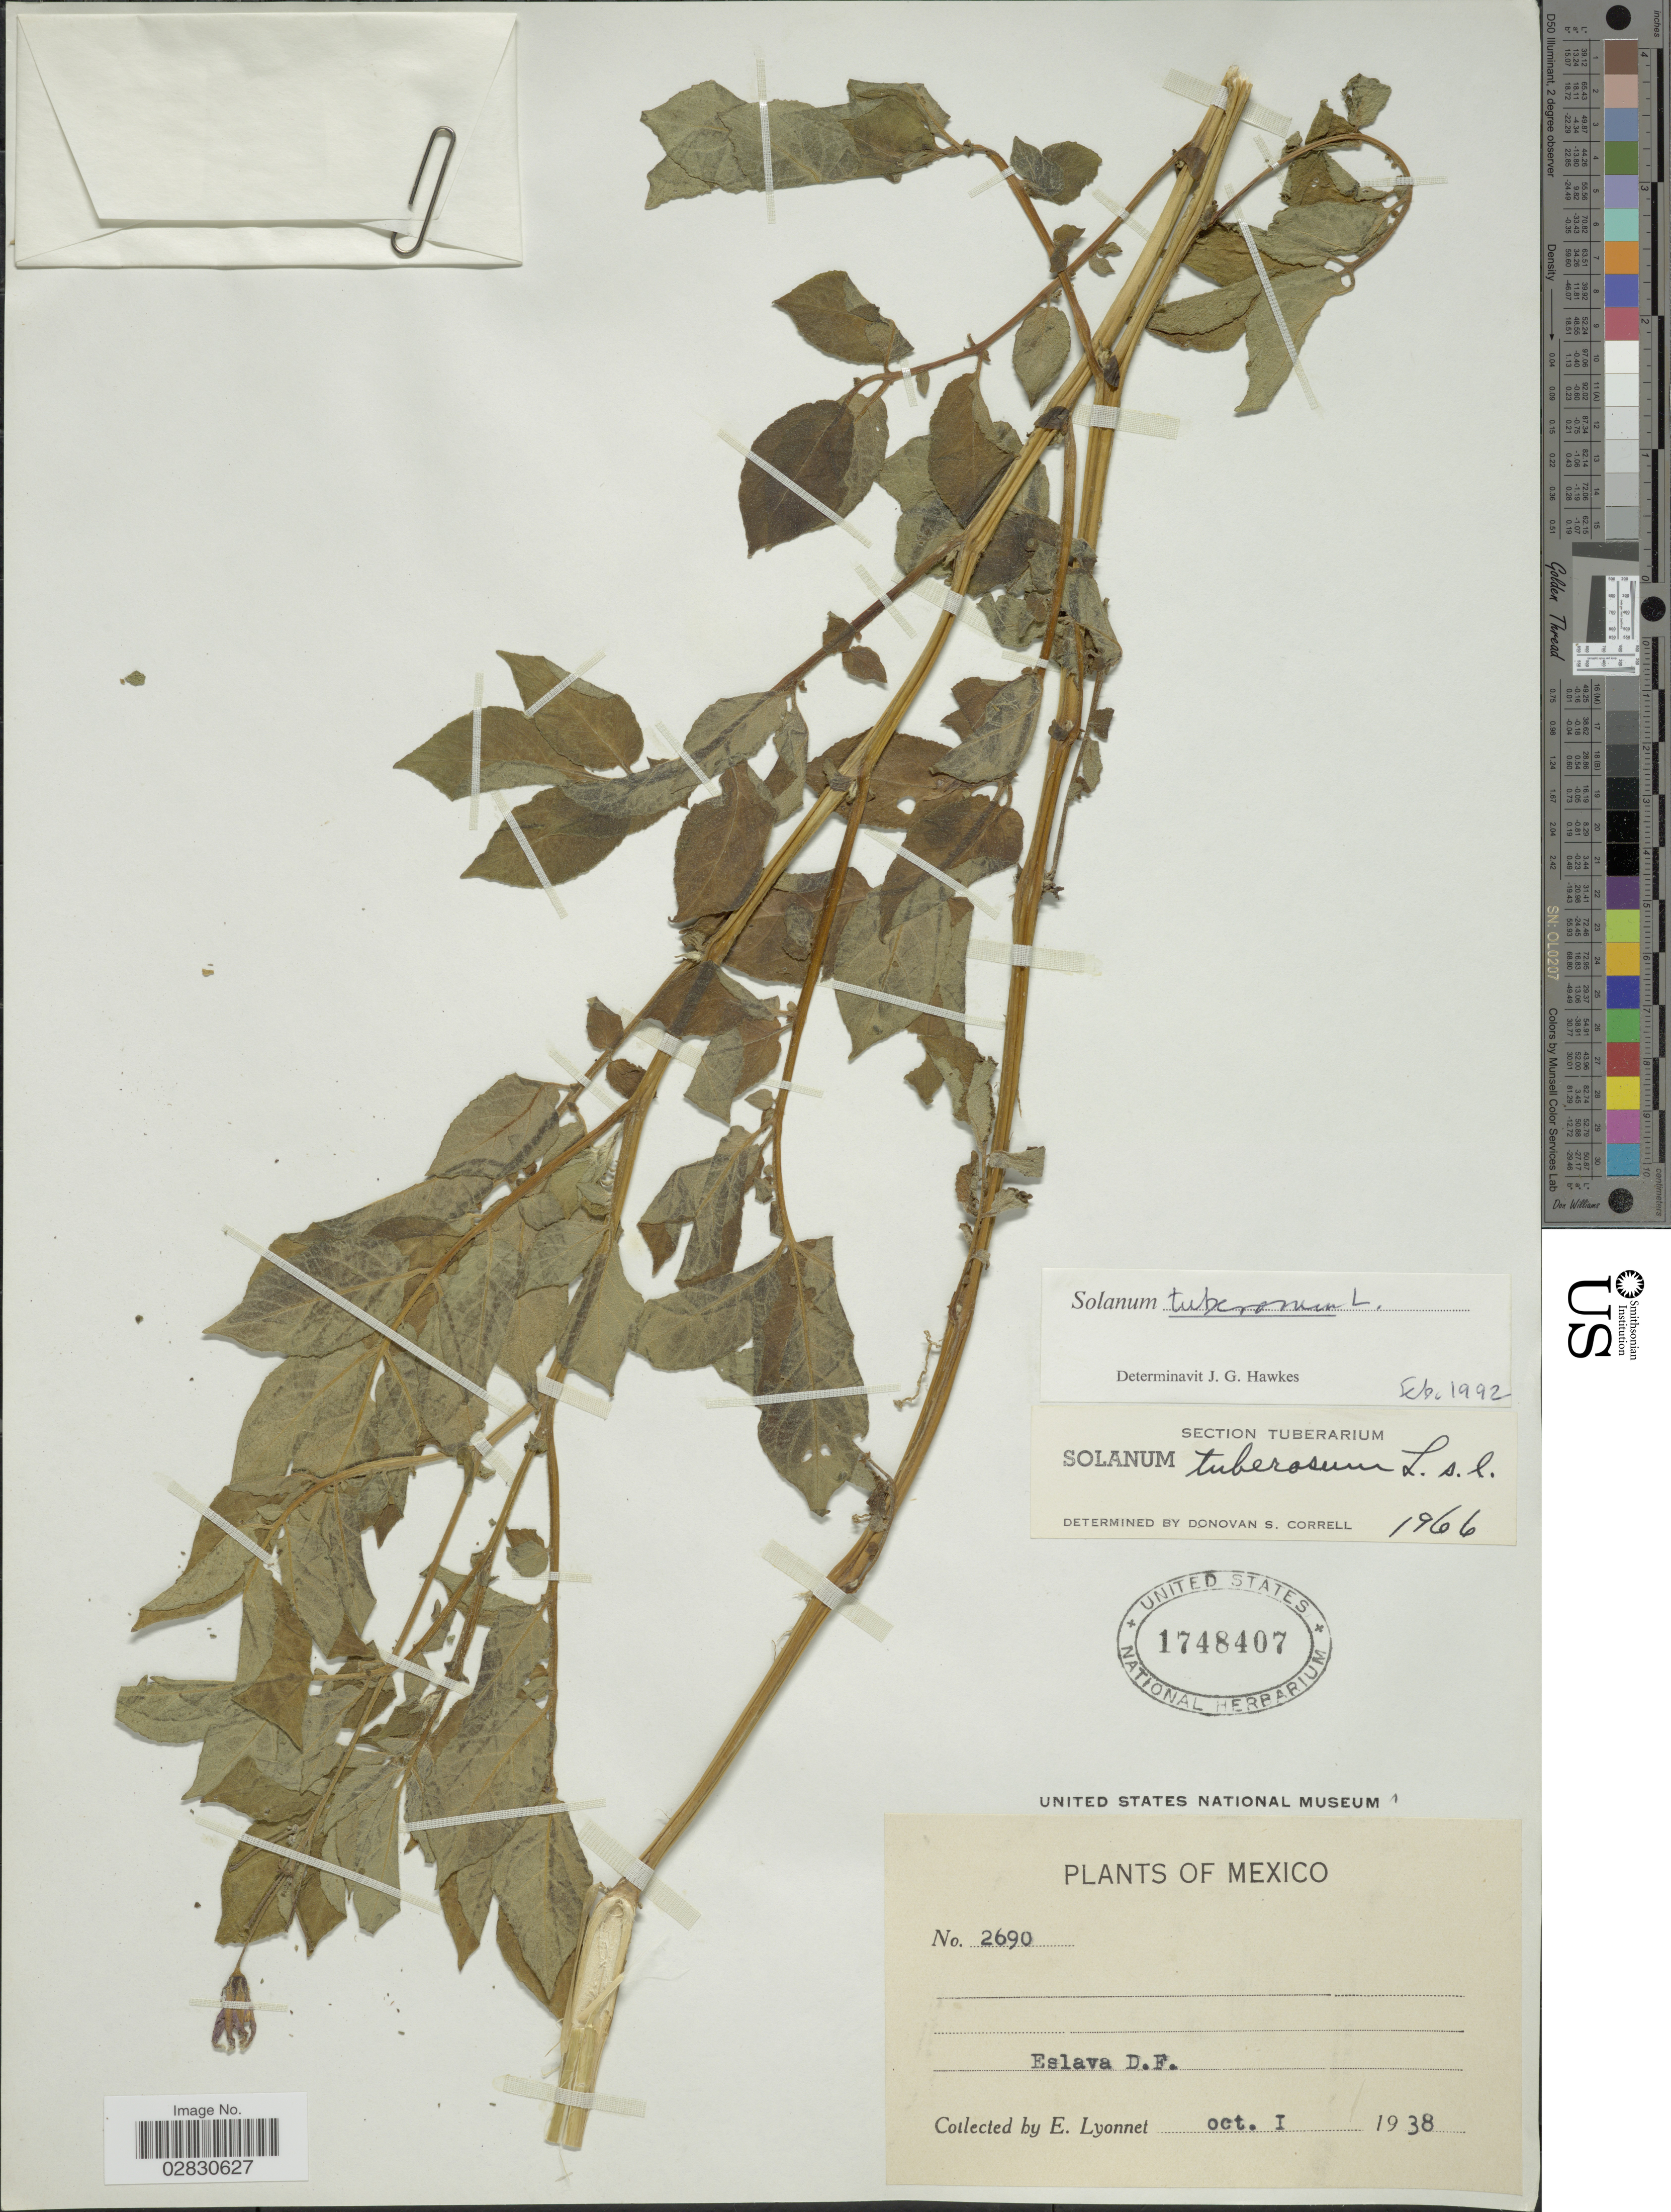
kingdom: Plantae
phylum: Tracheophyta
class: Magnoliopsida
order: Solanales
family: Solanaceae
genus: Solanum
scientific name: Solanum tuberosum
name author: L.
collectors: E. Lyonnet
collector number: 2690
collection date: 1938-10-01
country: Mexico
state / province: Distrito Federal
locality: Eslava.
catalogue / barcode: US 1748407